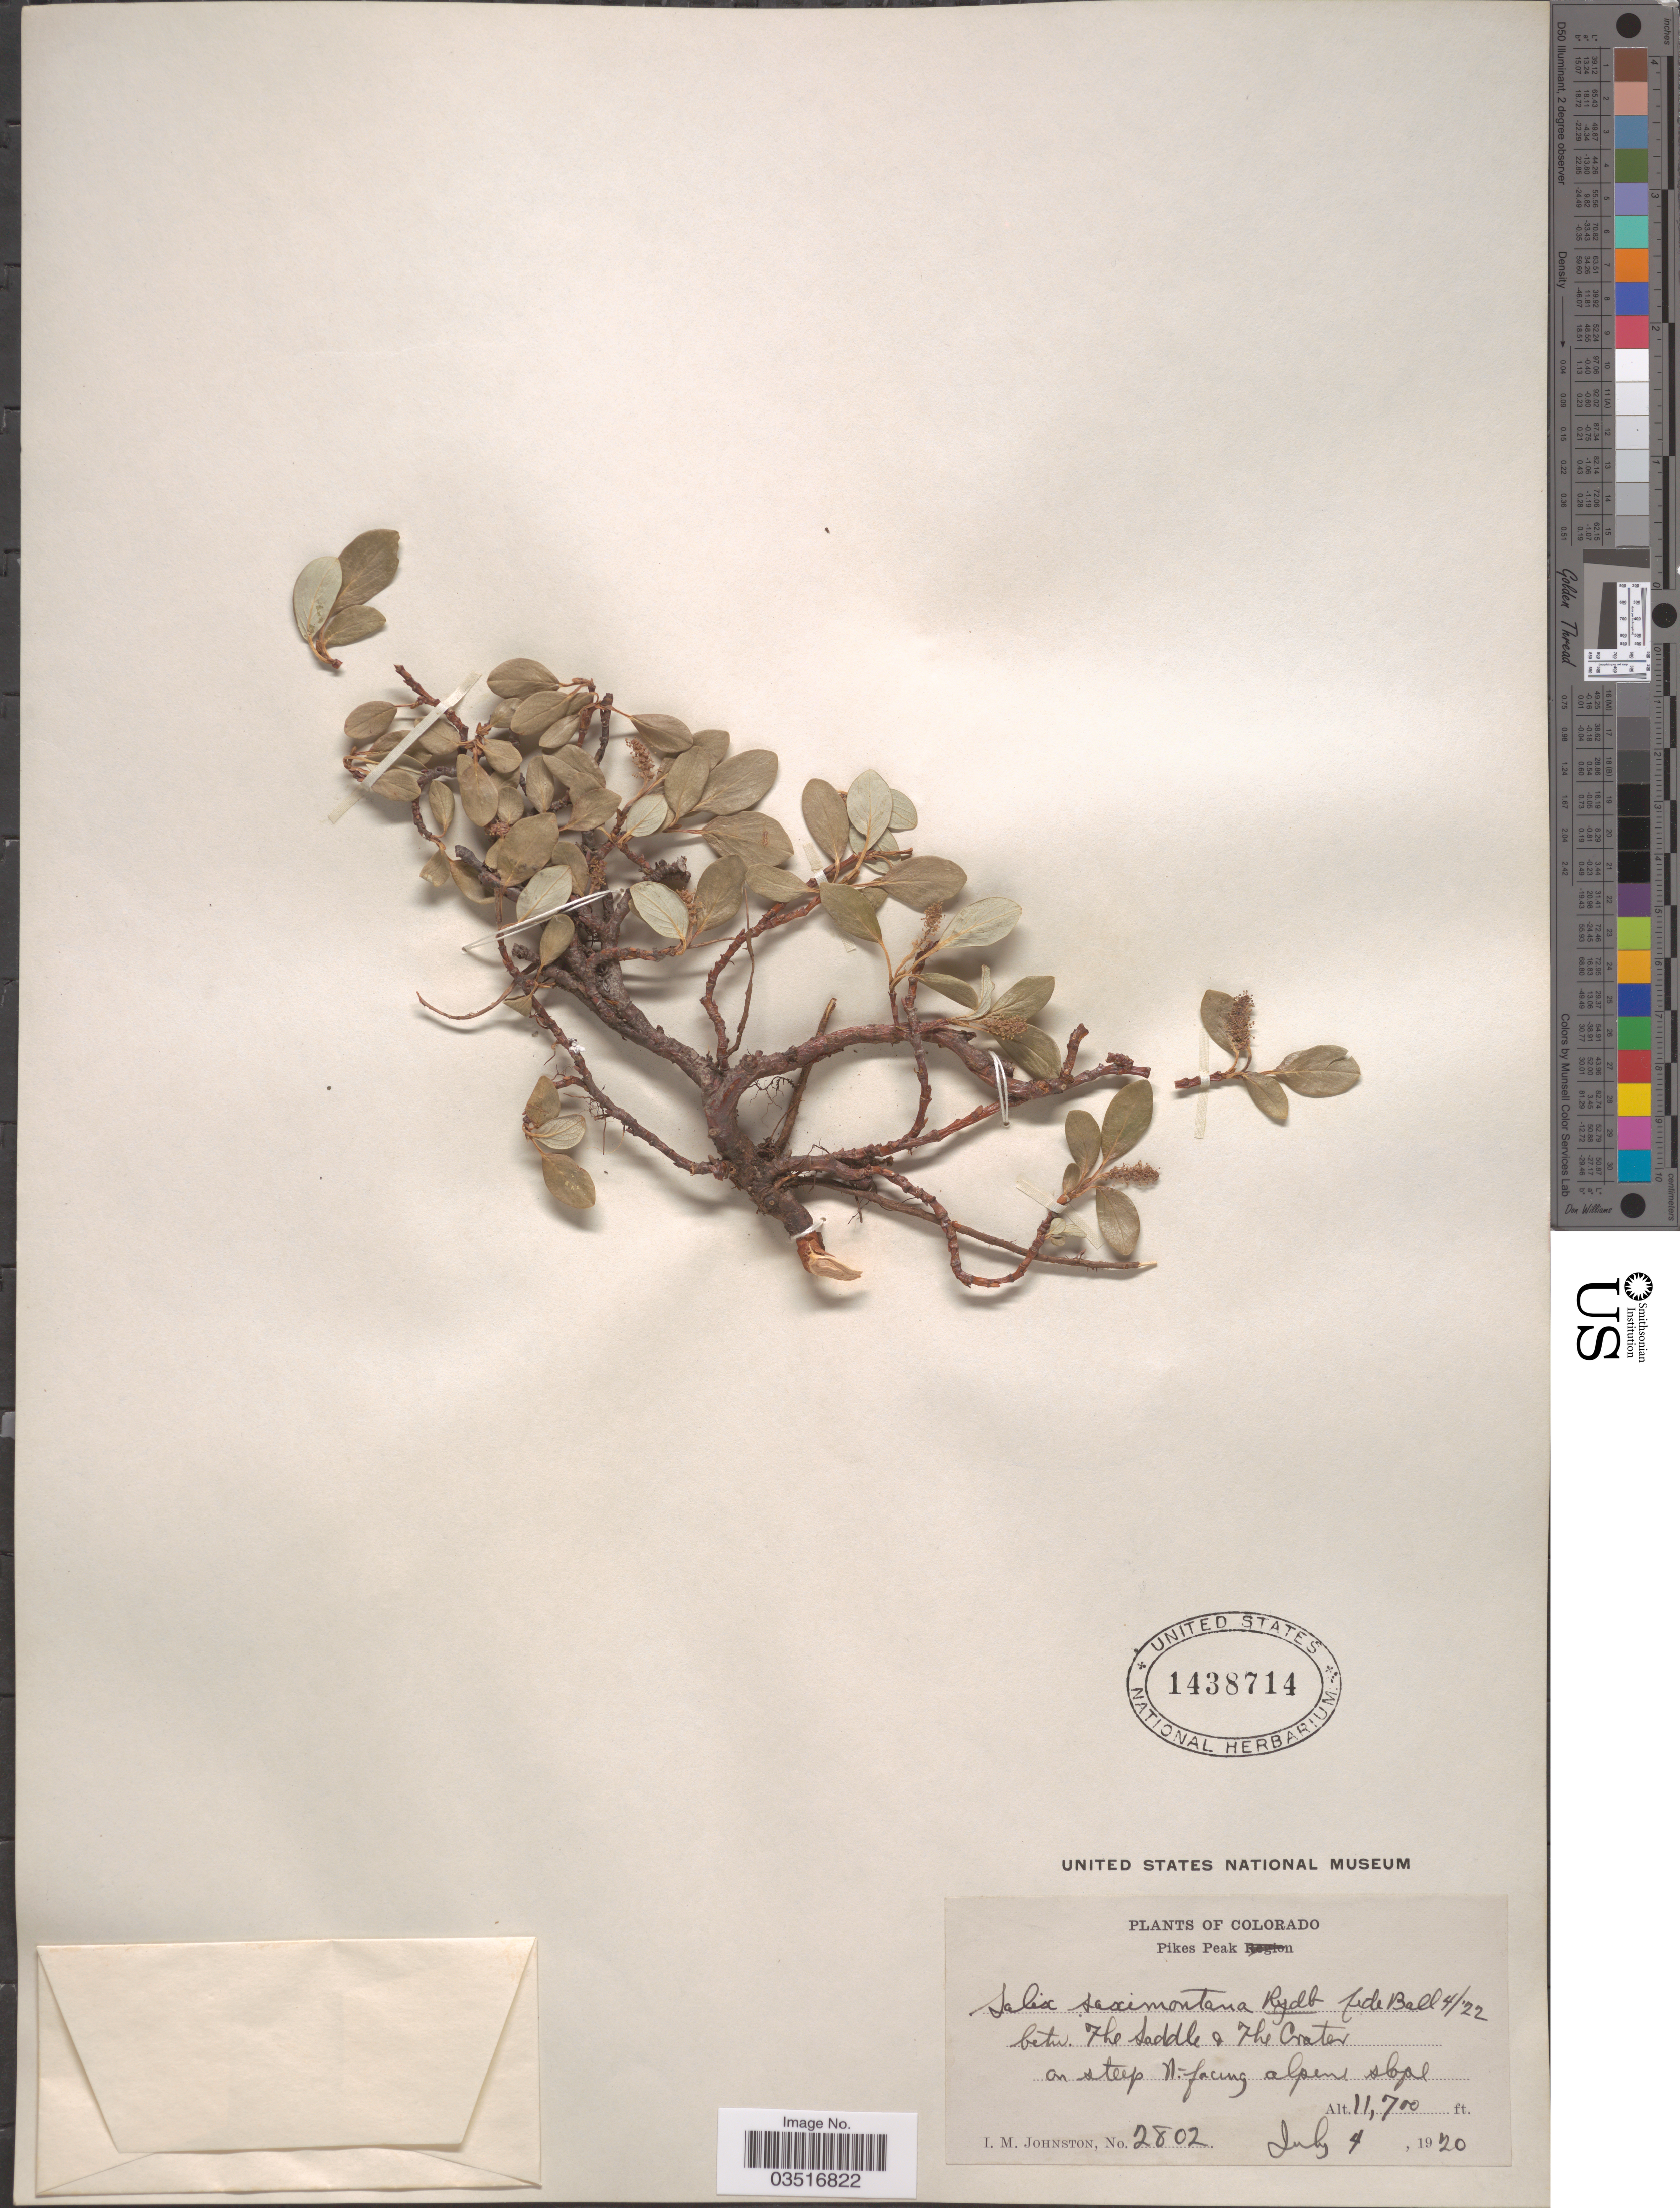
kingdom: Plantae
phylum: Tracheophyta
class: Magnoliopsida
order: Malpighiales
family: Salicaceae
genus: Salix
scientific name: Salix saximontana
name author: Rydb.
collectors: I.M. Johnston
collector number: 2802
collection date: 1920-07-04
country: United States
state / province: Colorado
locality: Pikes Peak. Between The Saddle & The Crater on steep N.-facing alpen slope.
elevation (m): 3566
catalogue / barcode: US 1438714